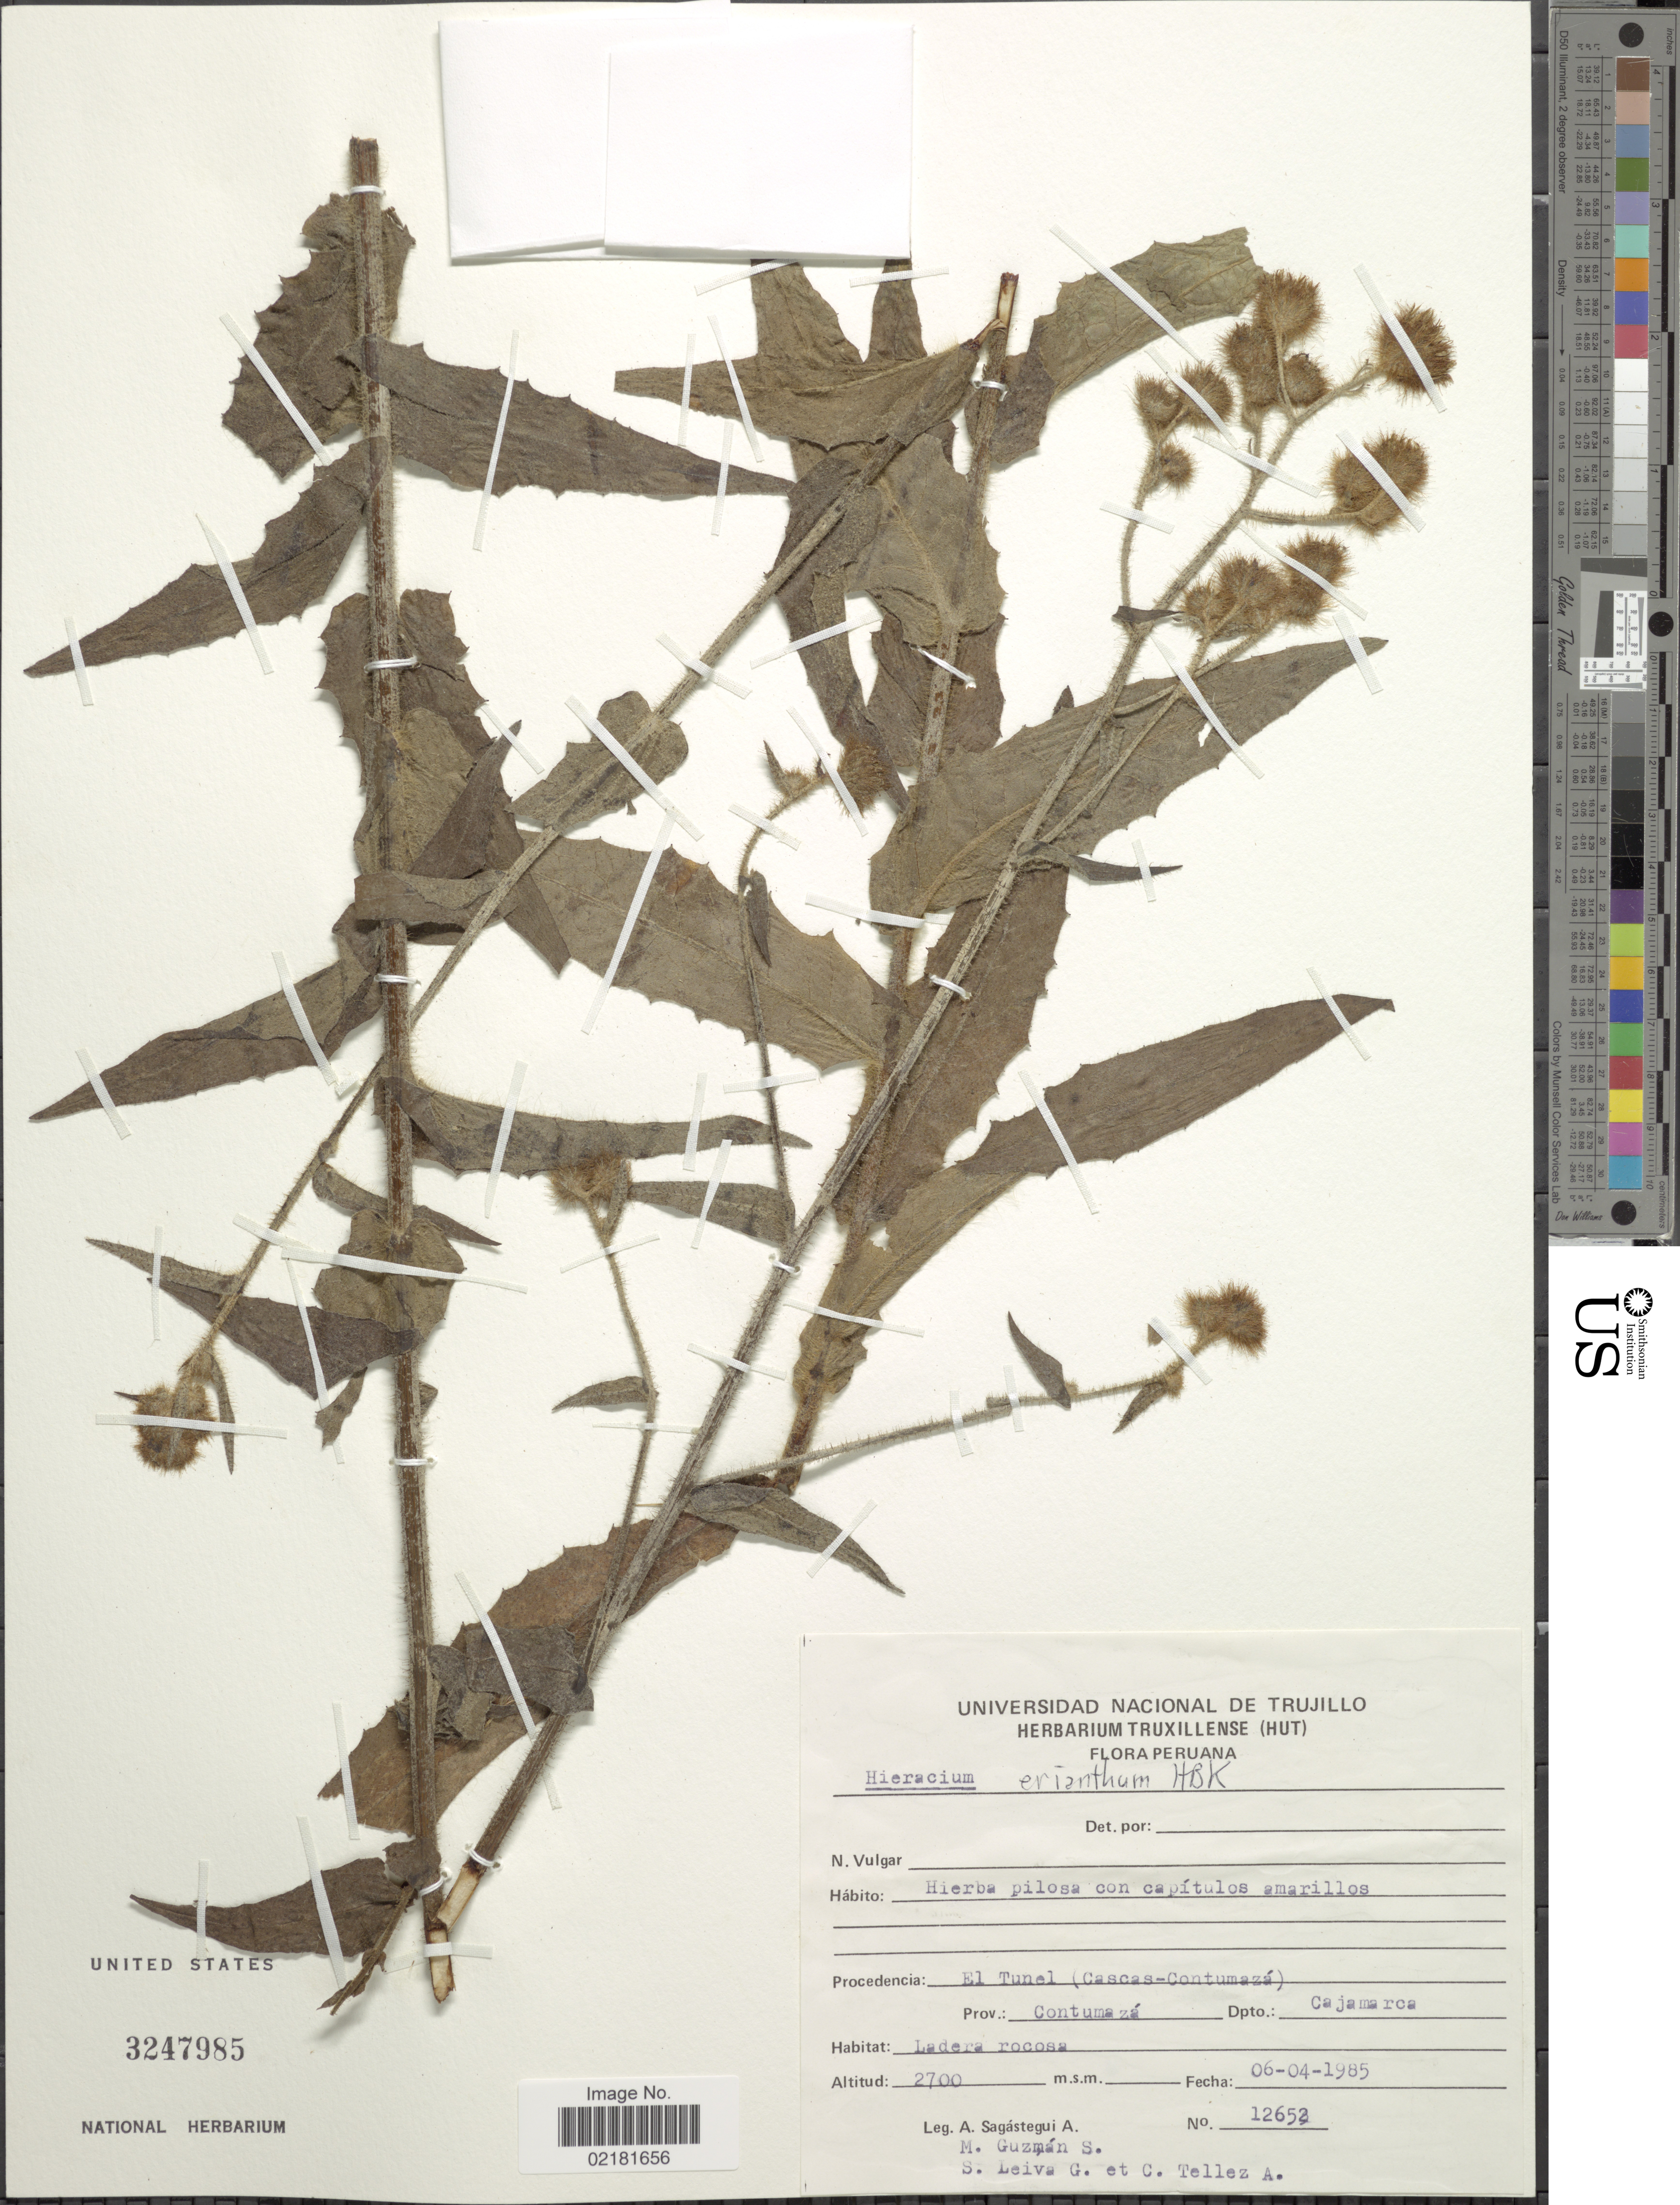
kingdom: Plantae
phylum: Tracheophyta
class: Magnoliopsida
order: Asterales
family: Asteraceae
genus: Hieracium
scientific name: Hieracium erianthum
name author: Kunth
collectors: A. Sagástegui A., M. Guzmán, S. Leiva G. & C. Tellez-A.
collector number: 12652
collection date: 1985-04-06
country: Peru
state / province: Cajamarca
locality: El Tunel (Cascas-Contumaza), Prov.: Contumaza, ladera rocosa.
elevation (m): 2700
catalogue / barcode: US 3247985